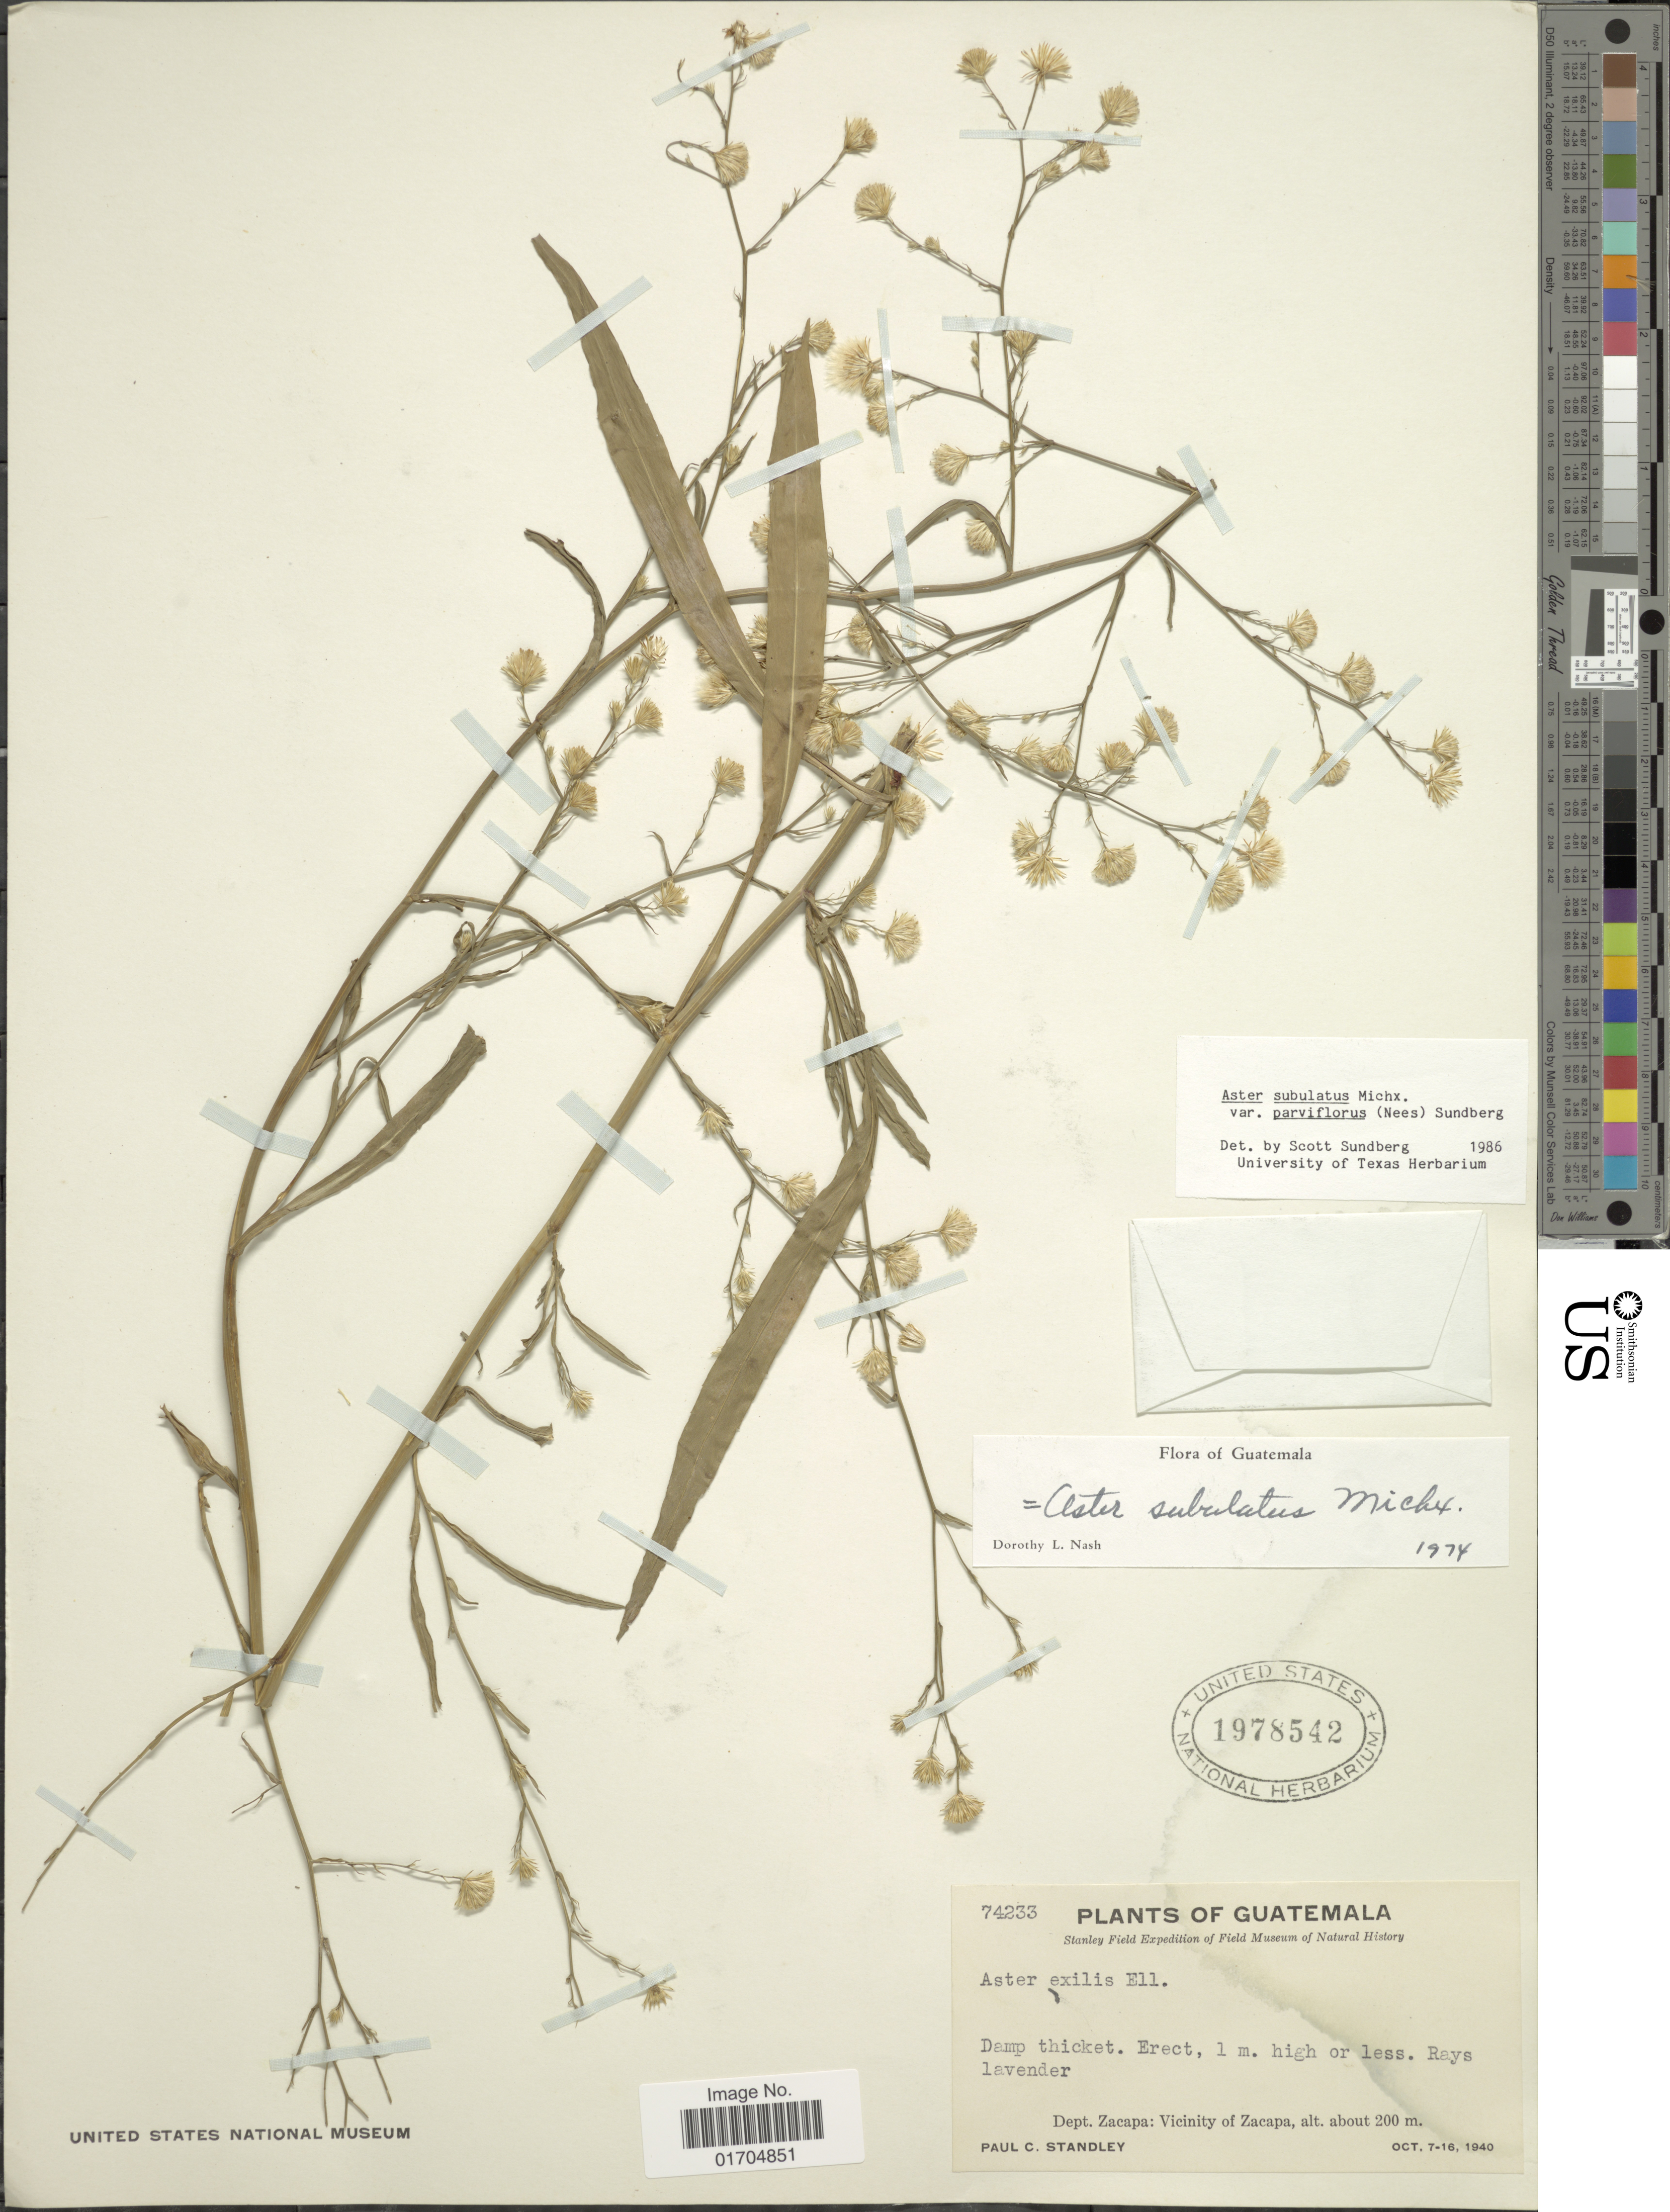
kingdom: Plantae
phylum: Tracheophyta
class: Magnoliopsida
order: Asterales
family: Asteraceae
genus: Symphyotrichum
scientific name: Symphyotrichum subulatum var. parviflorum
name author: (Nees) S.D. Sundb.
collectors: P. C. Standley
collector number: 74233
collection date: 1940-10-07/1940-10-16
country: Guatemala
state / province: Zacapa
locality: Vicinity of Zacapa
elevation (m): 200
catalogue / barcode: US 1978542